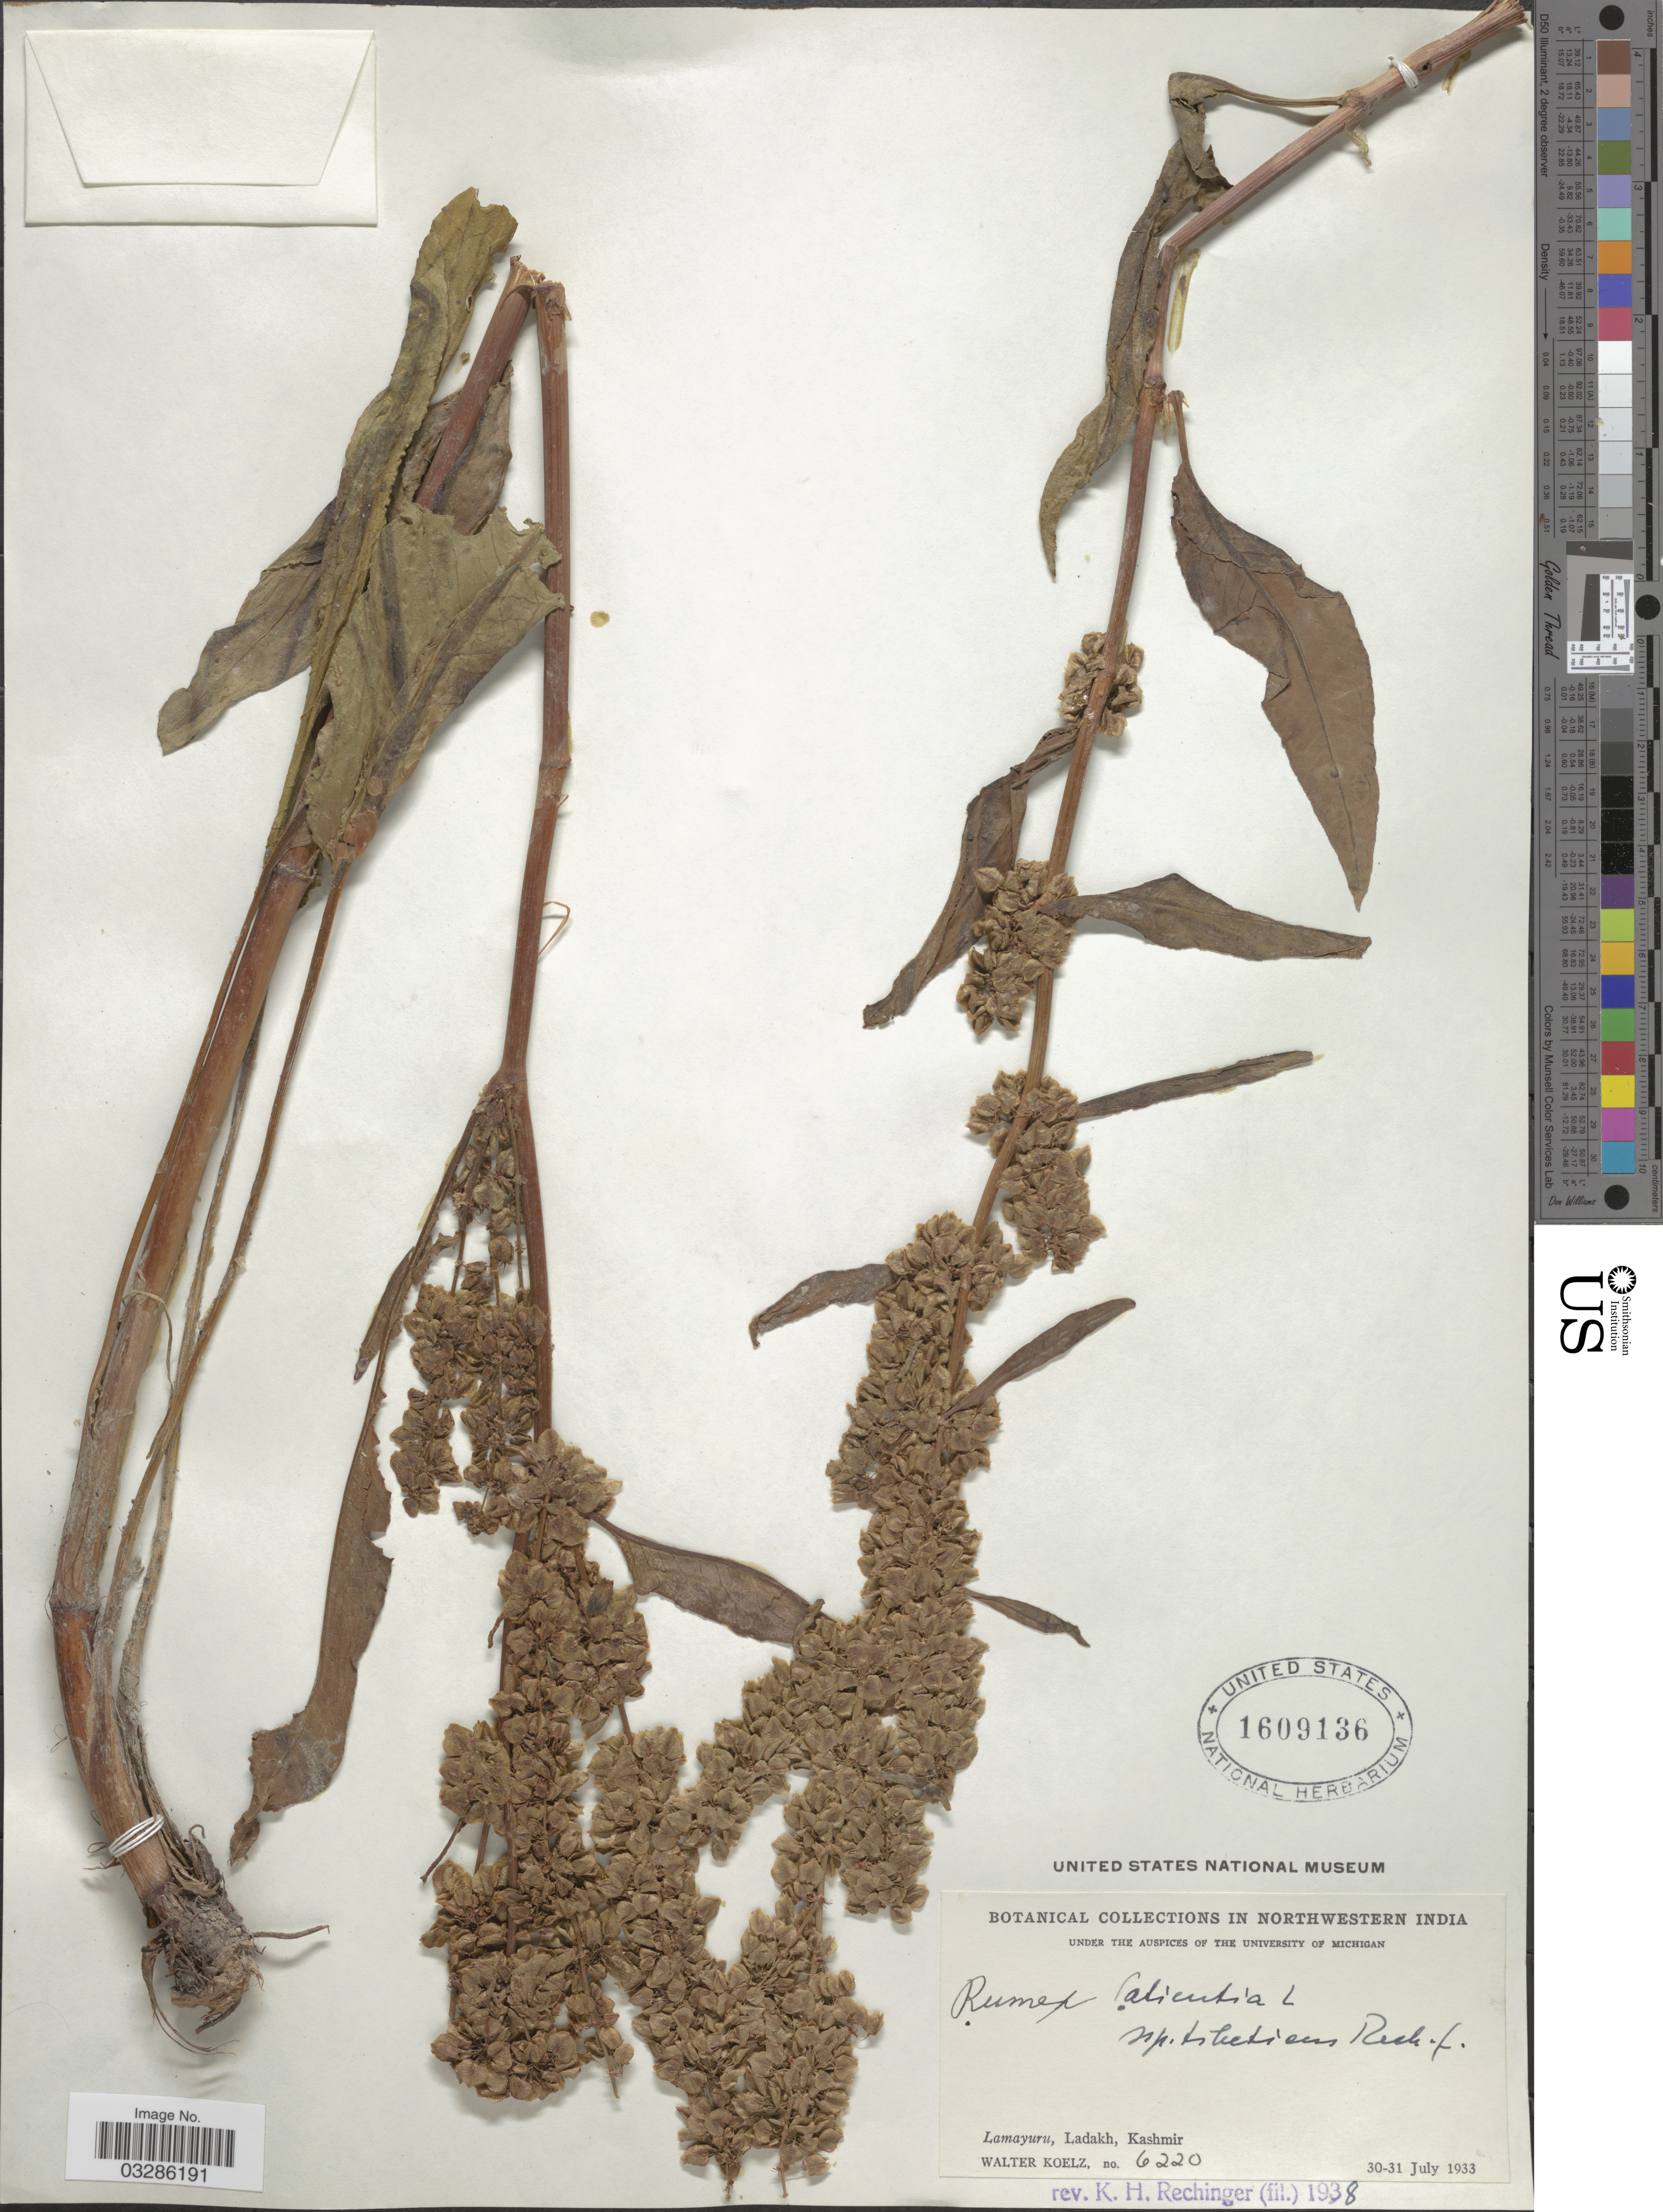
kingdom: Plantae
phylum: Tracheophyta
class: Magnoliopsida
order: Caryophyllales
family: Polygonaceae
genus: Rumex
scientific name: Rumex patientia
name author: L.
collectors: W. N. Koelz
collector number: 6220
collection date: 1933-07-30/1933-07-31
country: India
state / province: Jammu and Kashmir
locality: Northwestern India. Lamayuru, Ladakh, Kashmir.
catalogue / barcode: US 1609136